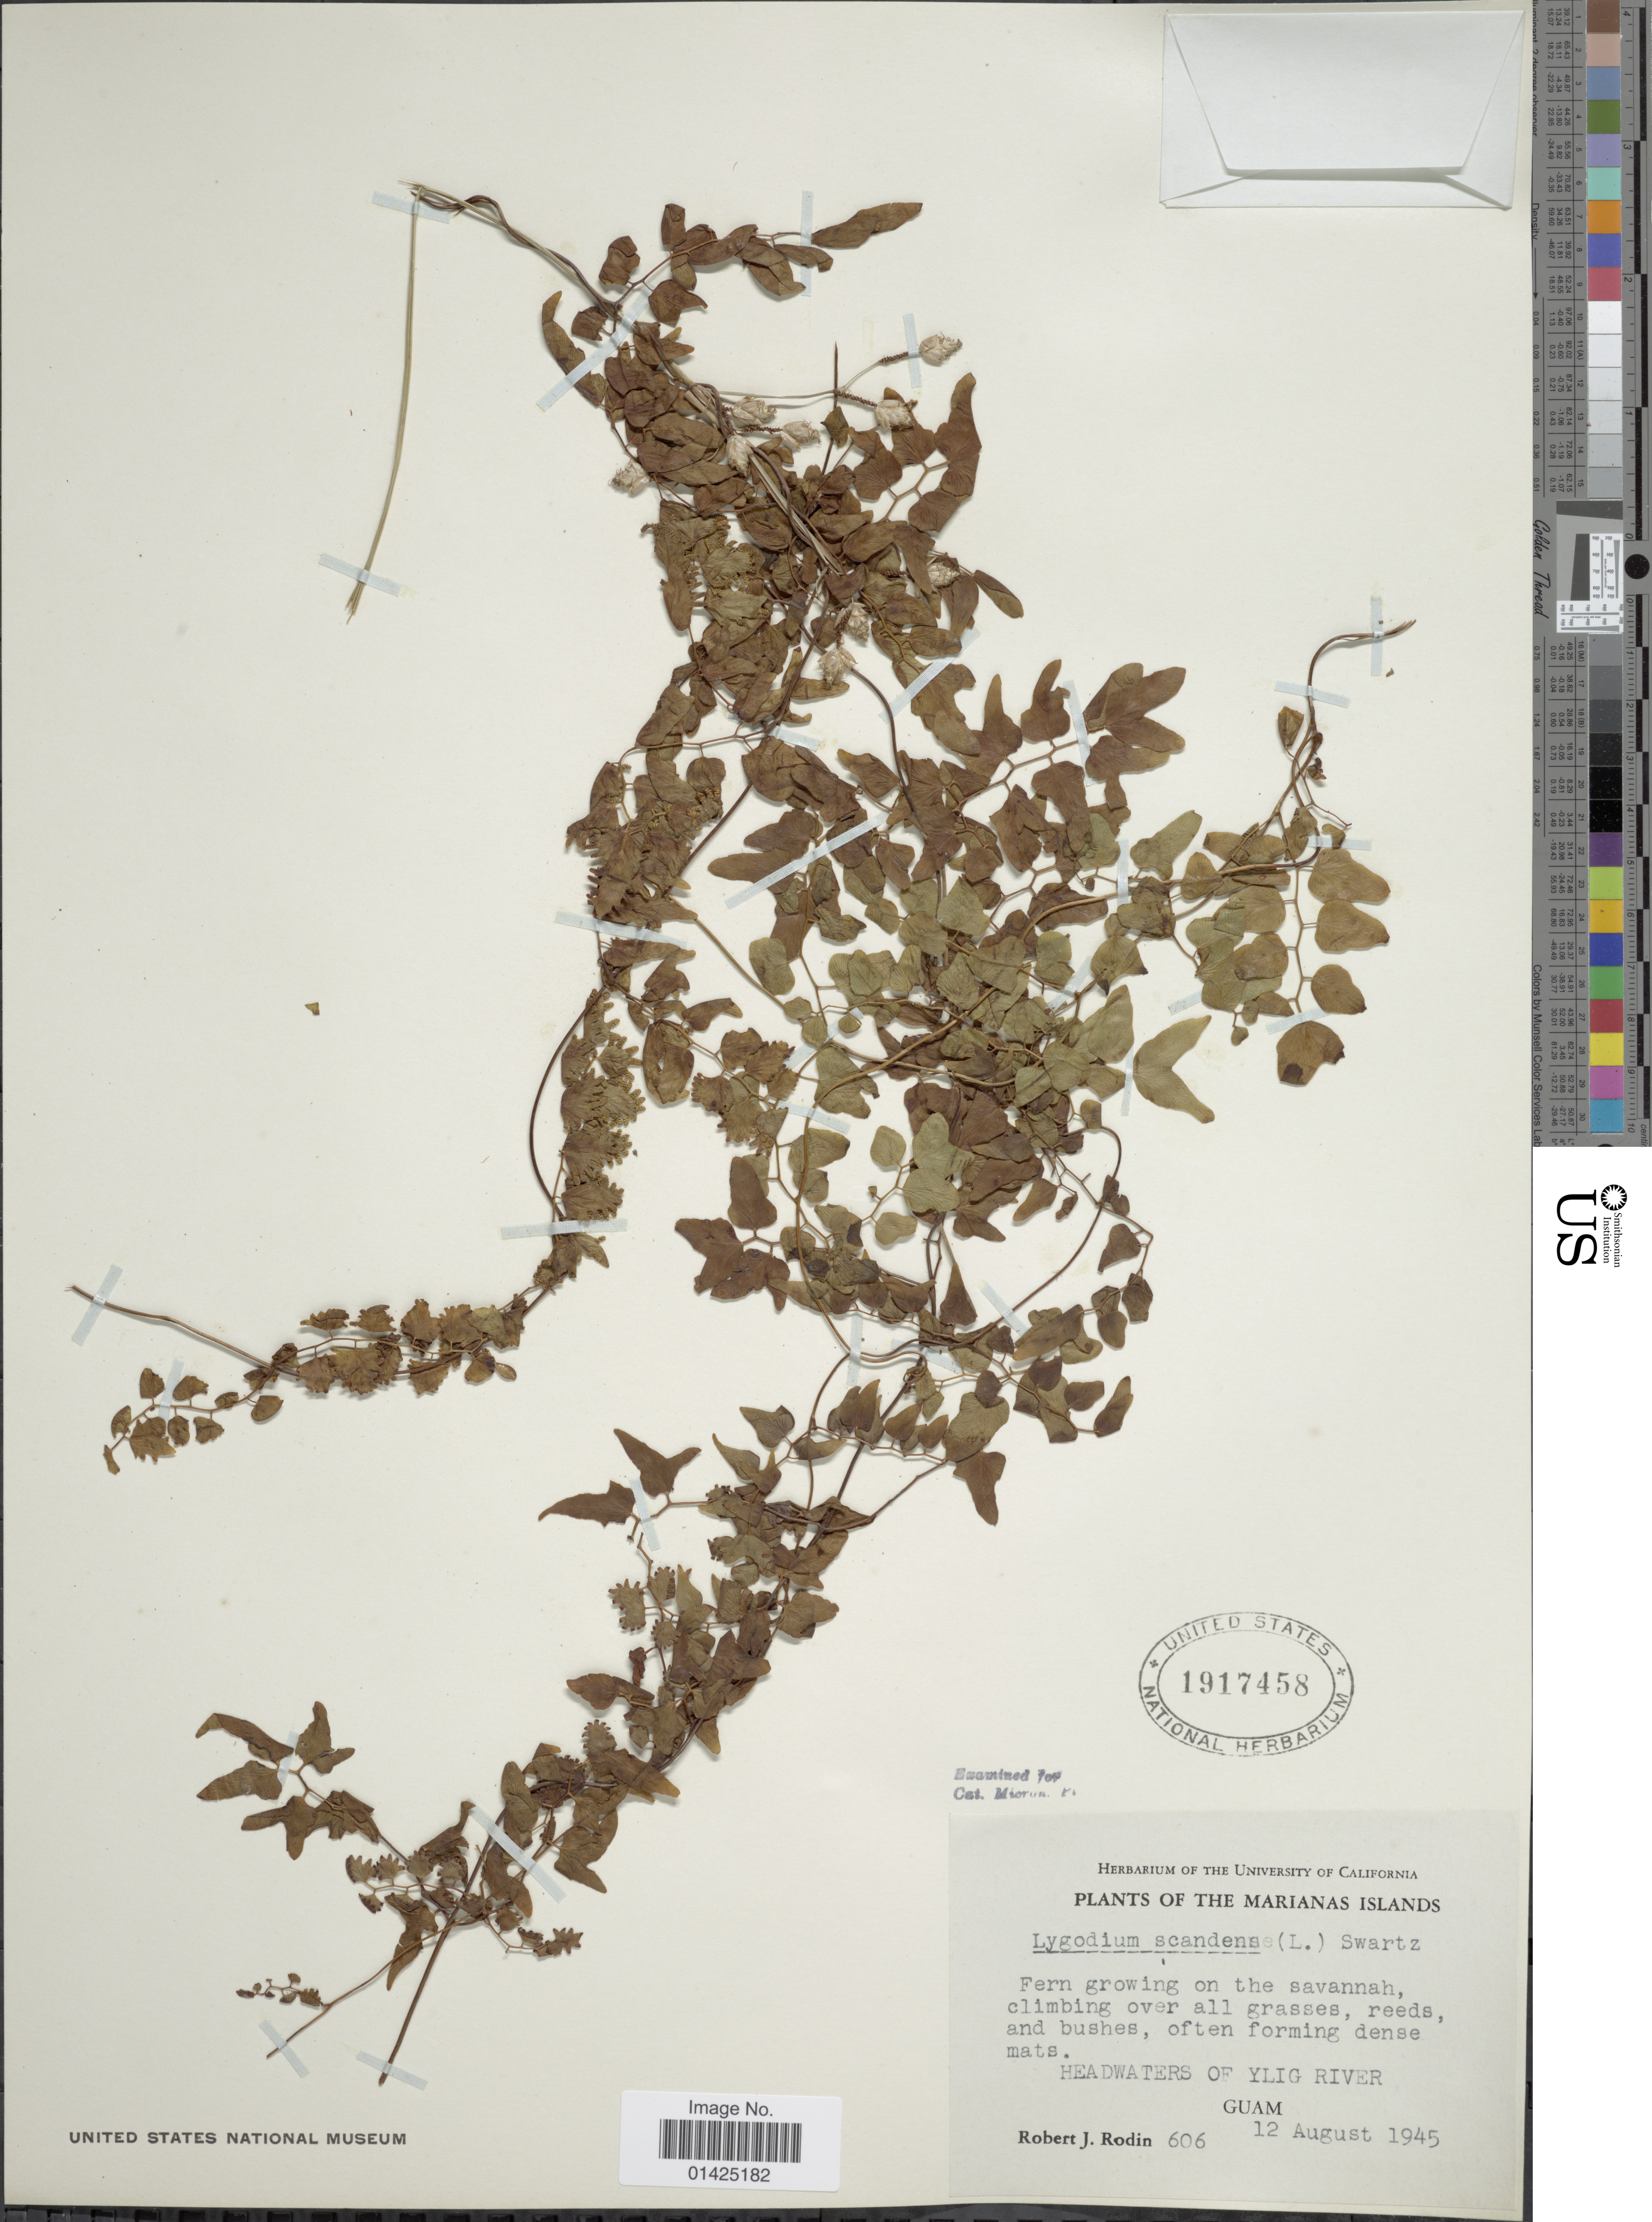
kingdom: Plantae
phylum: Tracheophyta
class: Polypodiopsida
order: Schizaeales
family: Lygodiaceae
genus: Lygodium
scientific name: Lygodium microphyllum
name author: (Cav.) R. Br.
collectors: R. J. Rodin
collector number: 606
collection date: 1945-08-12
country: Guam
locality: HEADWATERS OF YLIG RIVER.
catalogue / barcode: US 1917458